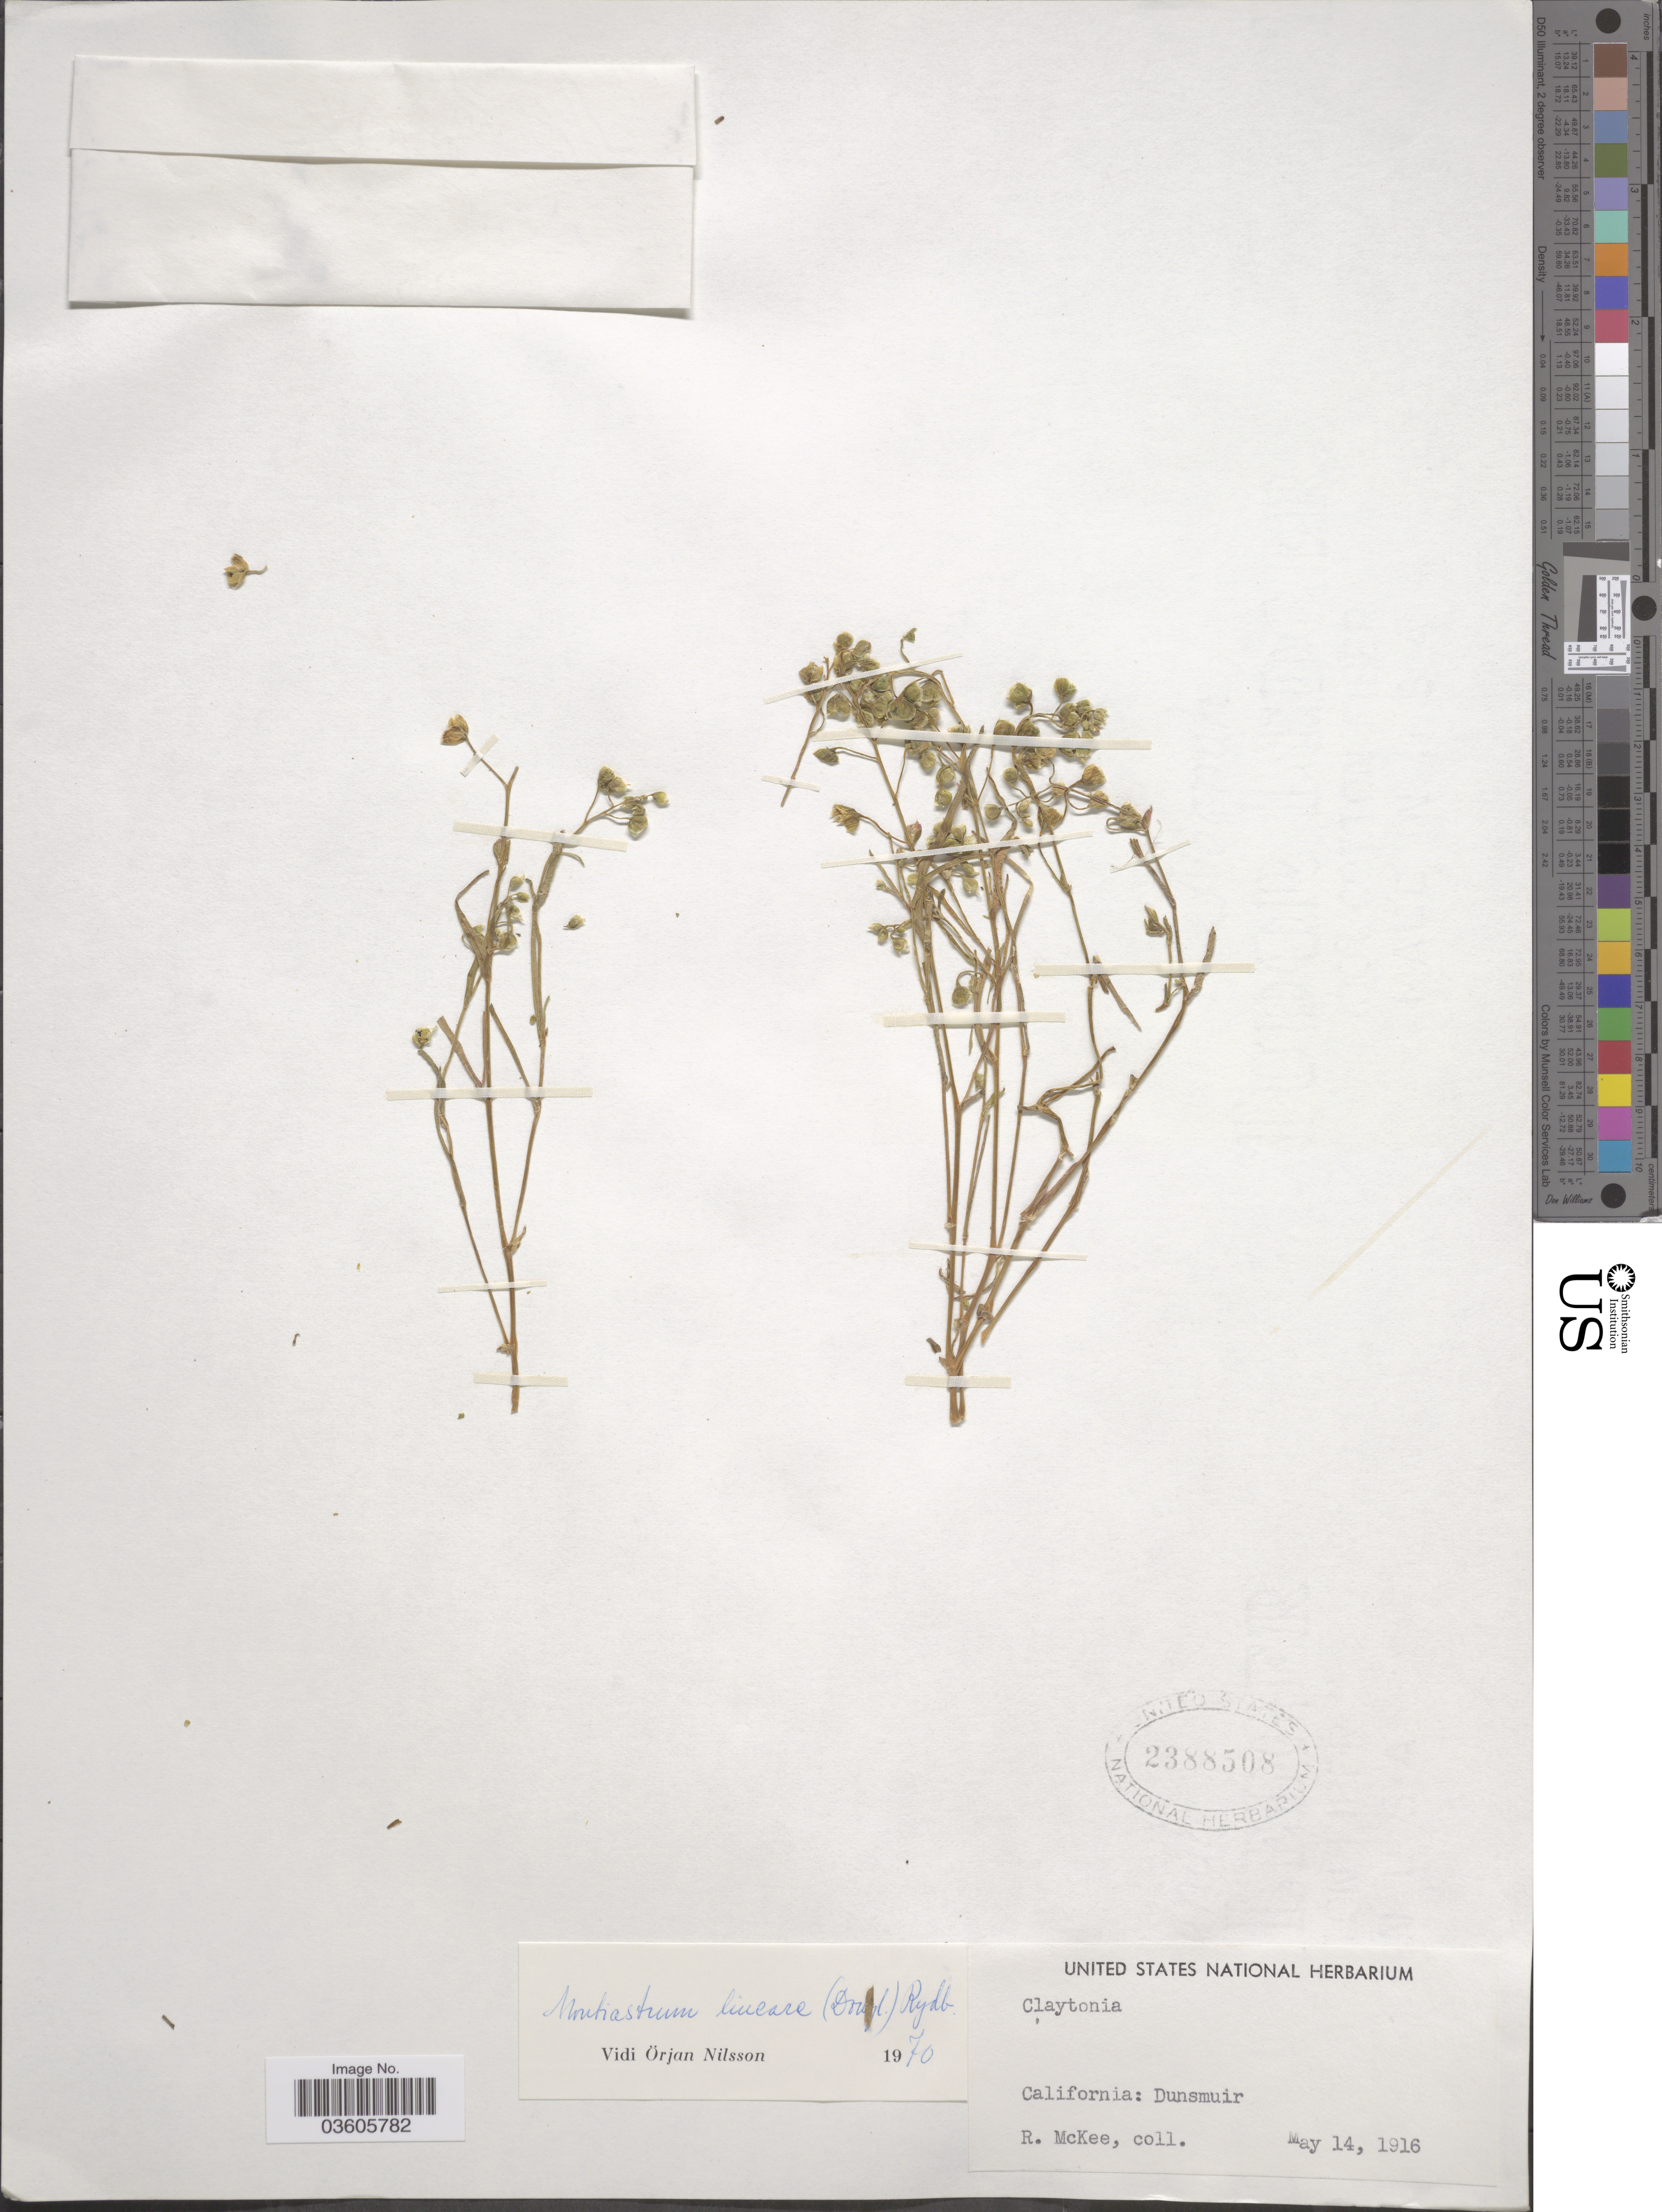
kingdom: Plantae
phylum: Tracheophyta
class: Magnoliopsida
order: Caryophyllales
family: Montiaceae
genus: Montia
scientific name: Montia linearis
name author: (Douglas) Greene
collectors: R. Mckee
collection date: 1916-05-14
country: United States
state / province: California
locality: Dunsmuir.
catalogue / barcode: US 2388508